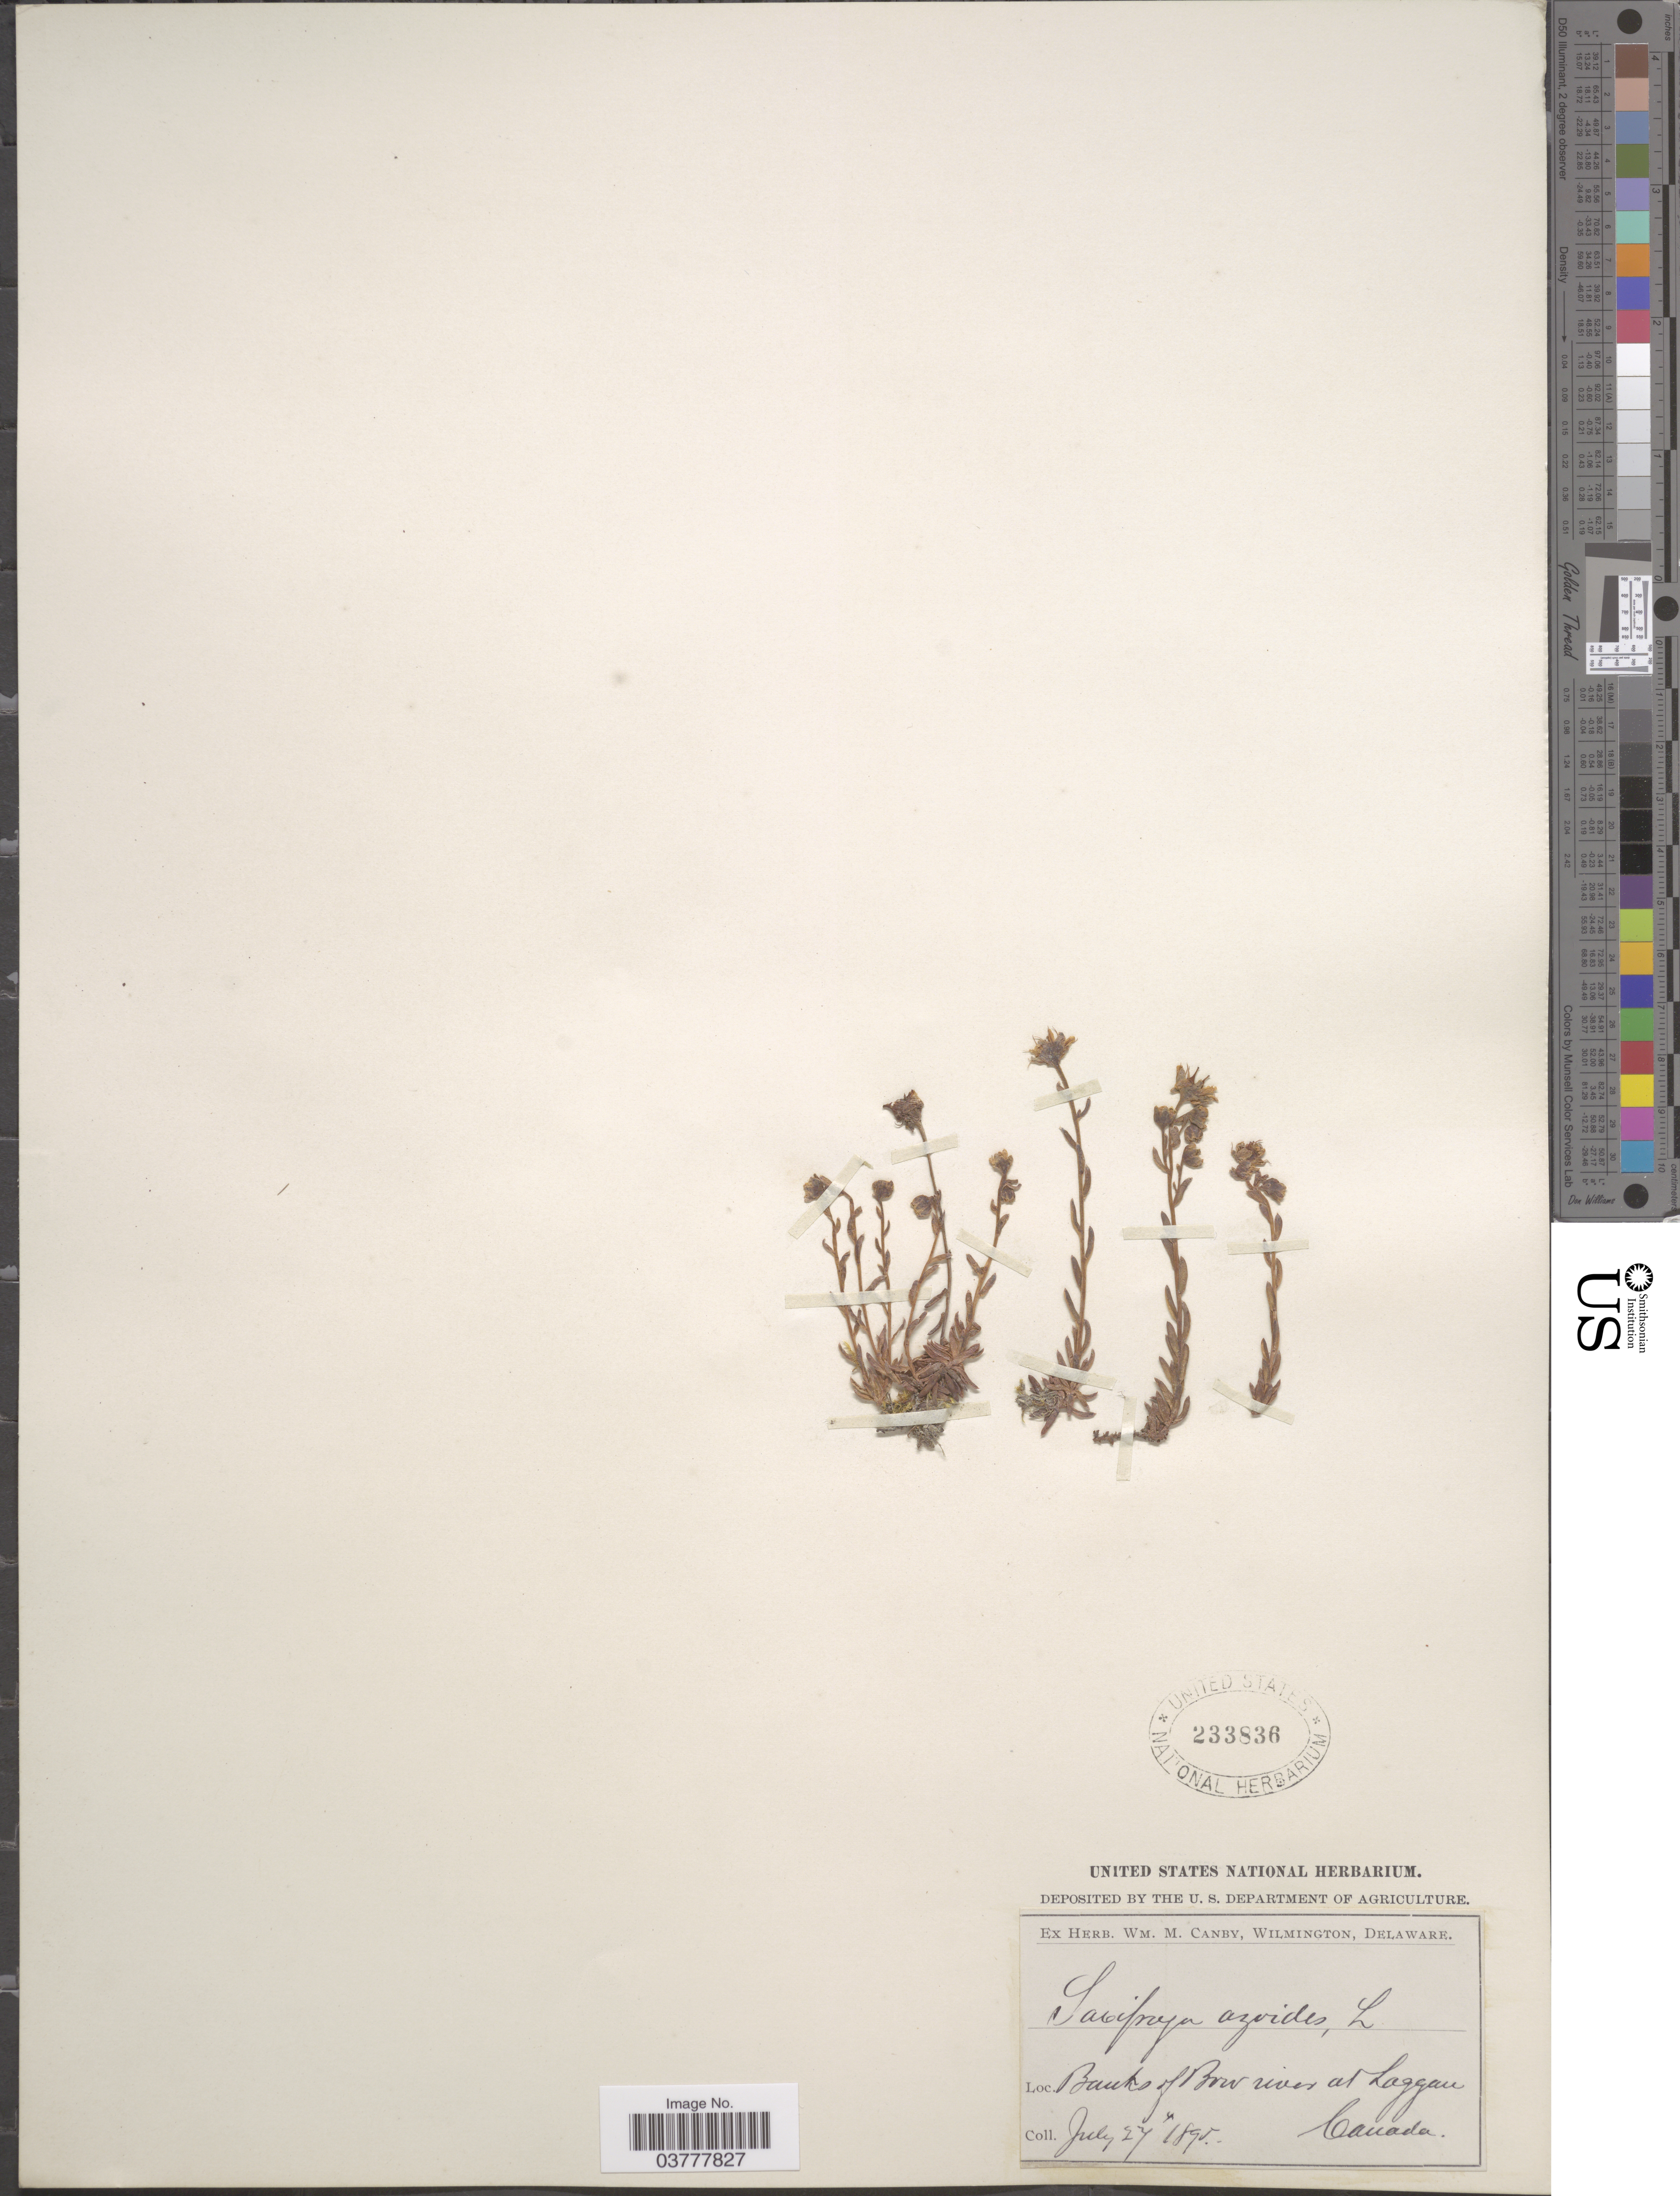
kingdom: Plantae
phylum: Tracheophyta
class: Magnoliopsida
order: Saxifragales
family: Saxifragaceae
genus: Saxifraga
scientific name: Saxifraga aizoides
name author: L.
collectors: ex herb. W.M. Canby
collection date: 1895-07-27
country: Canada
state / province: Alberta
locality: Banks of Bow river at Laggan.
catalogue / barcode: US 233836